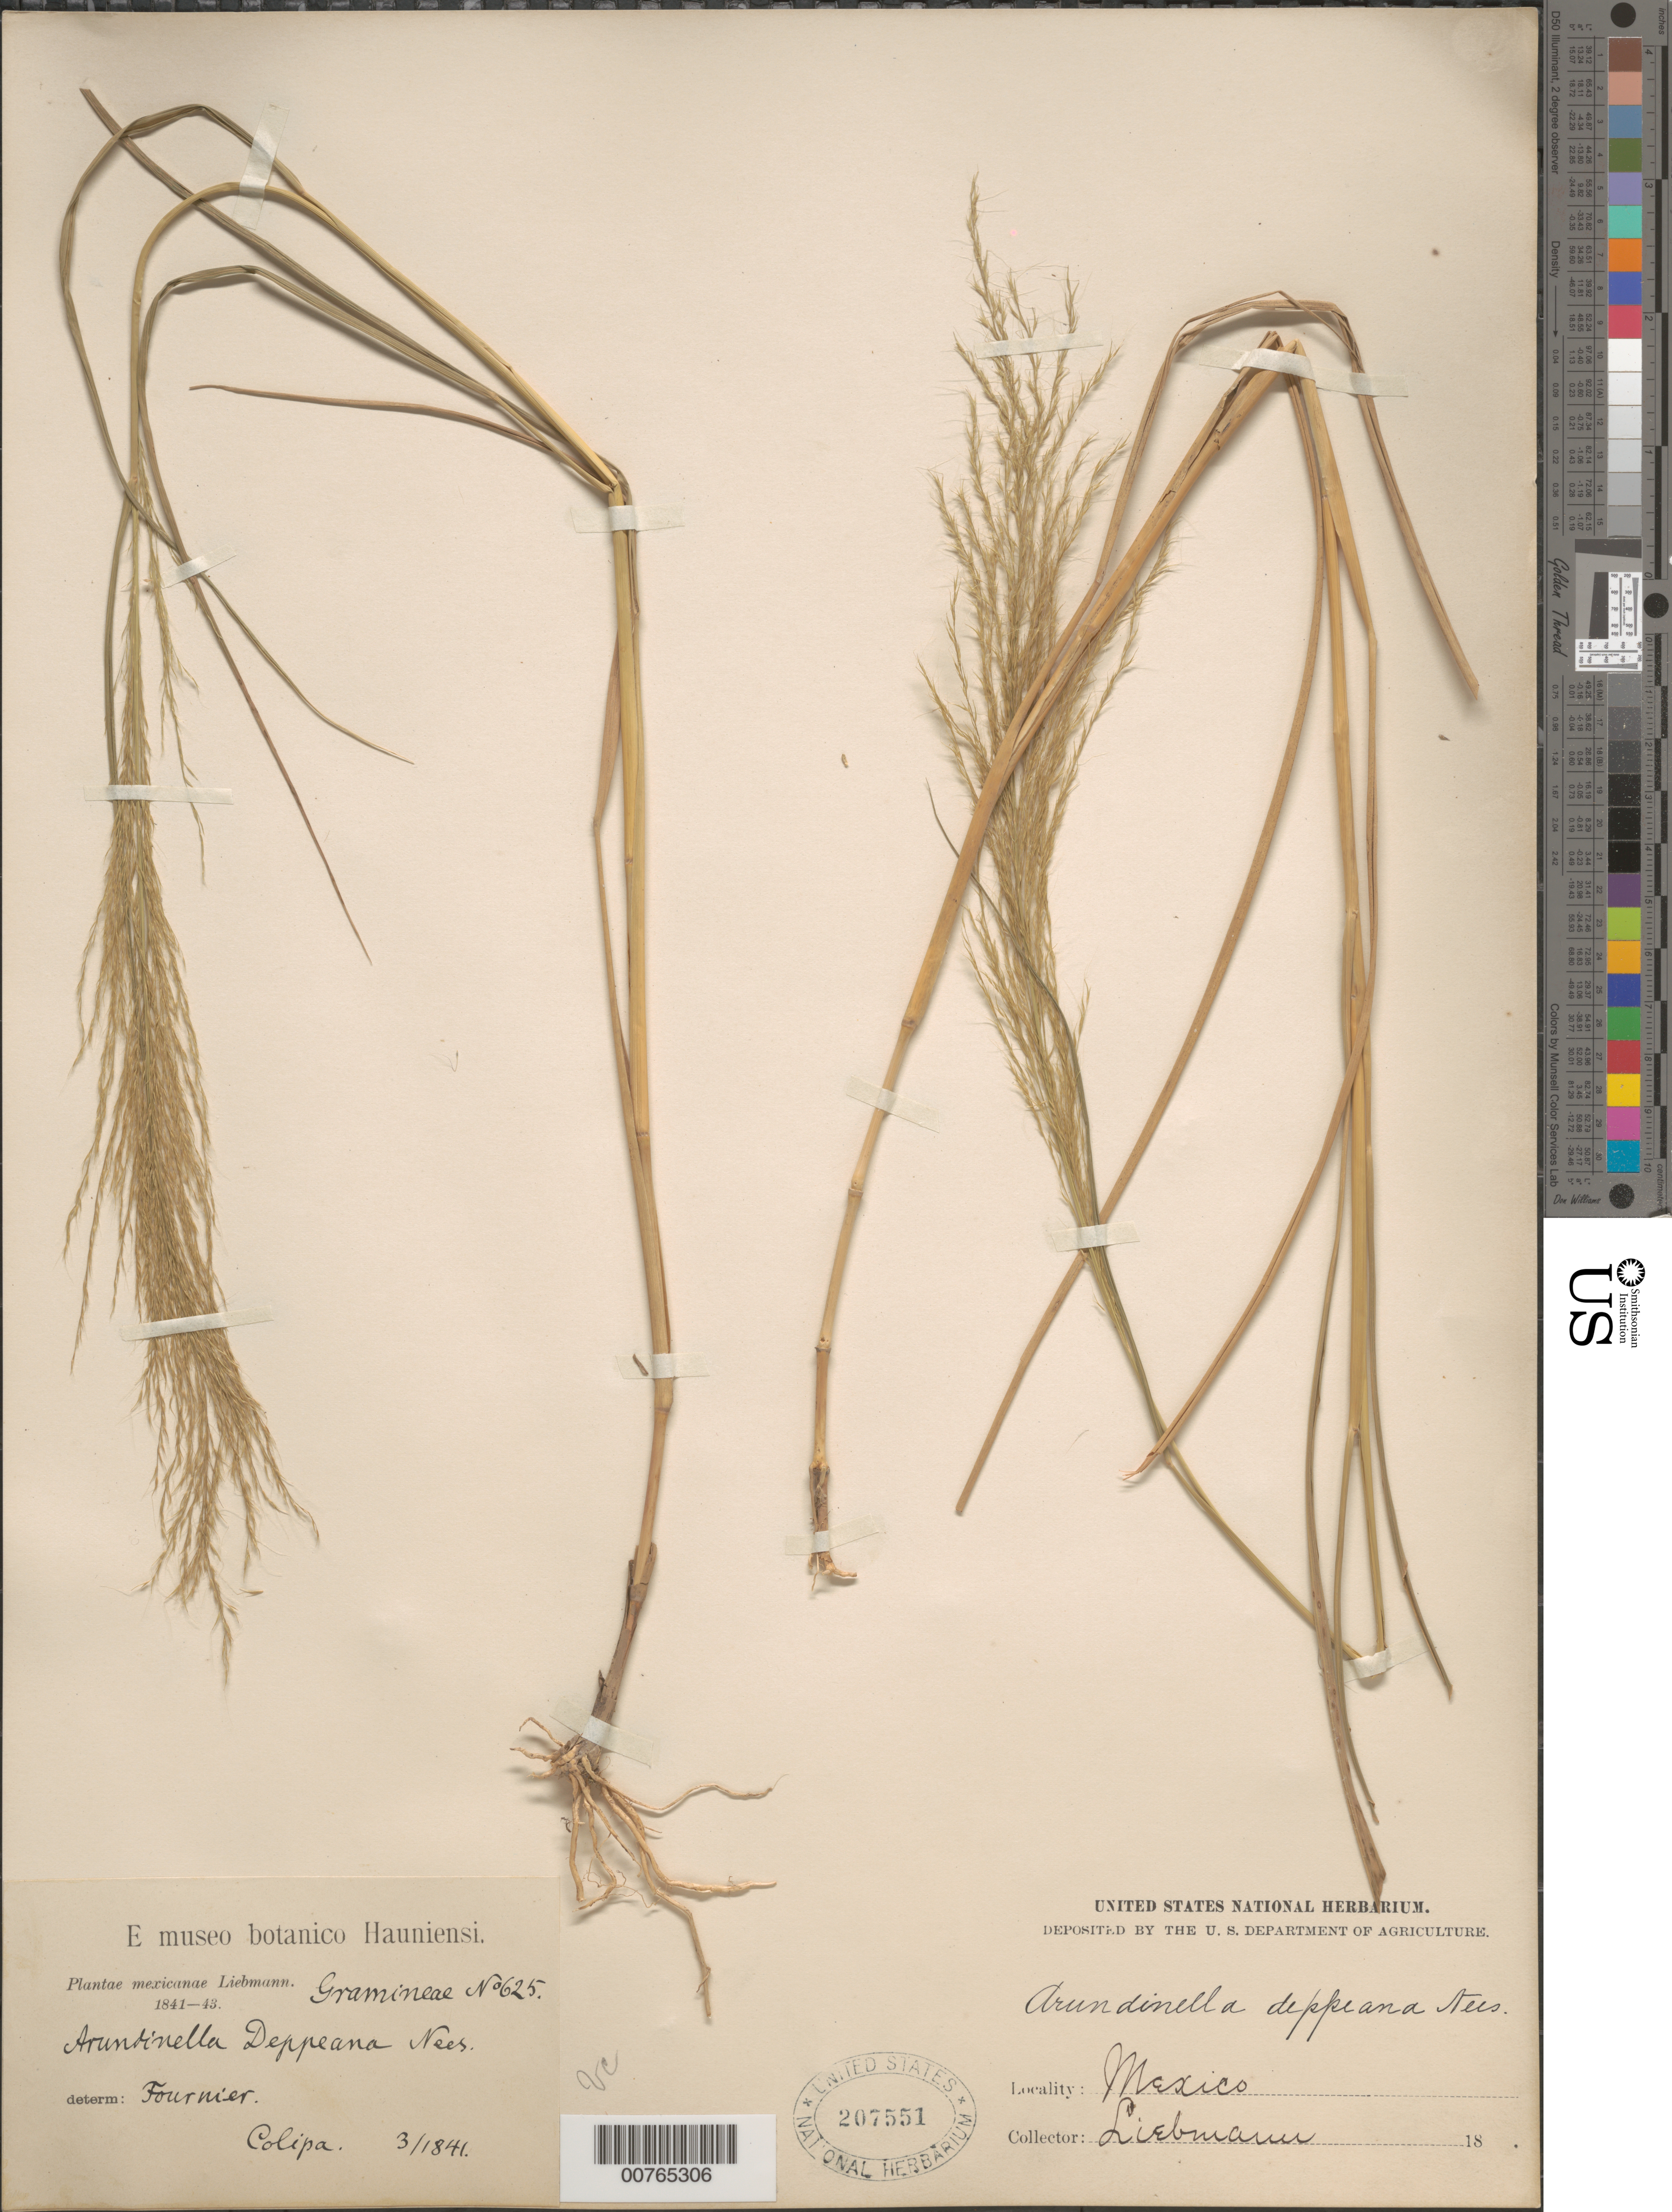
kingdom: Plantae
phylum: Tracheophyta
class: Liliopsida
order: Poales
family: Poaceae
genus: Arundinella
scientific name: Arundinella berteroniana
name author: (Schult.) Hitchc. & Chase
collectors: F. M. Liebmann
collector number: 625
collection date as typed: Mar 1841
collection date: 1841-03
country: Mexico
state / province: Veracruz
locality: Colipa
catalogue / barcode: US 207551